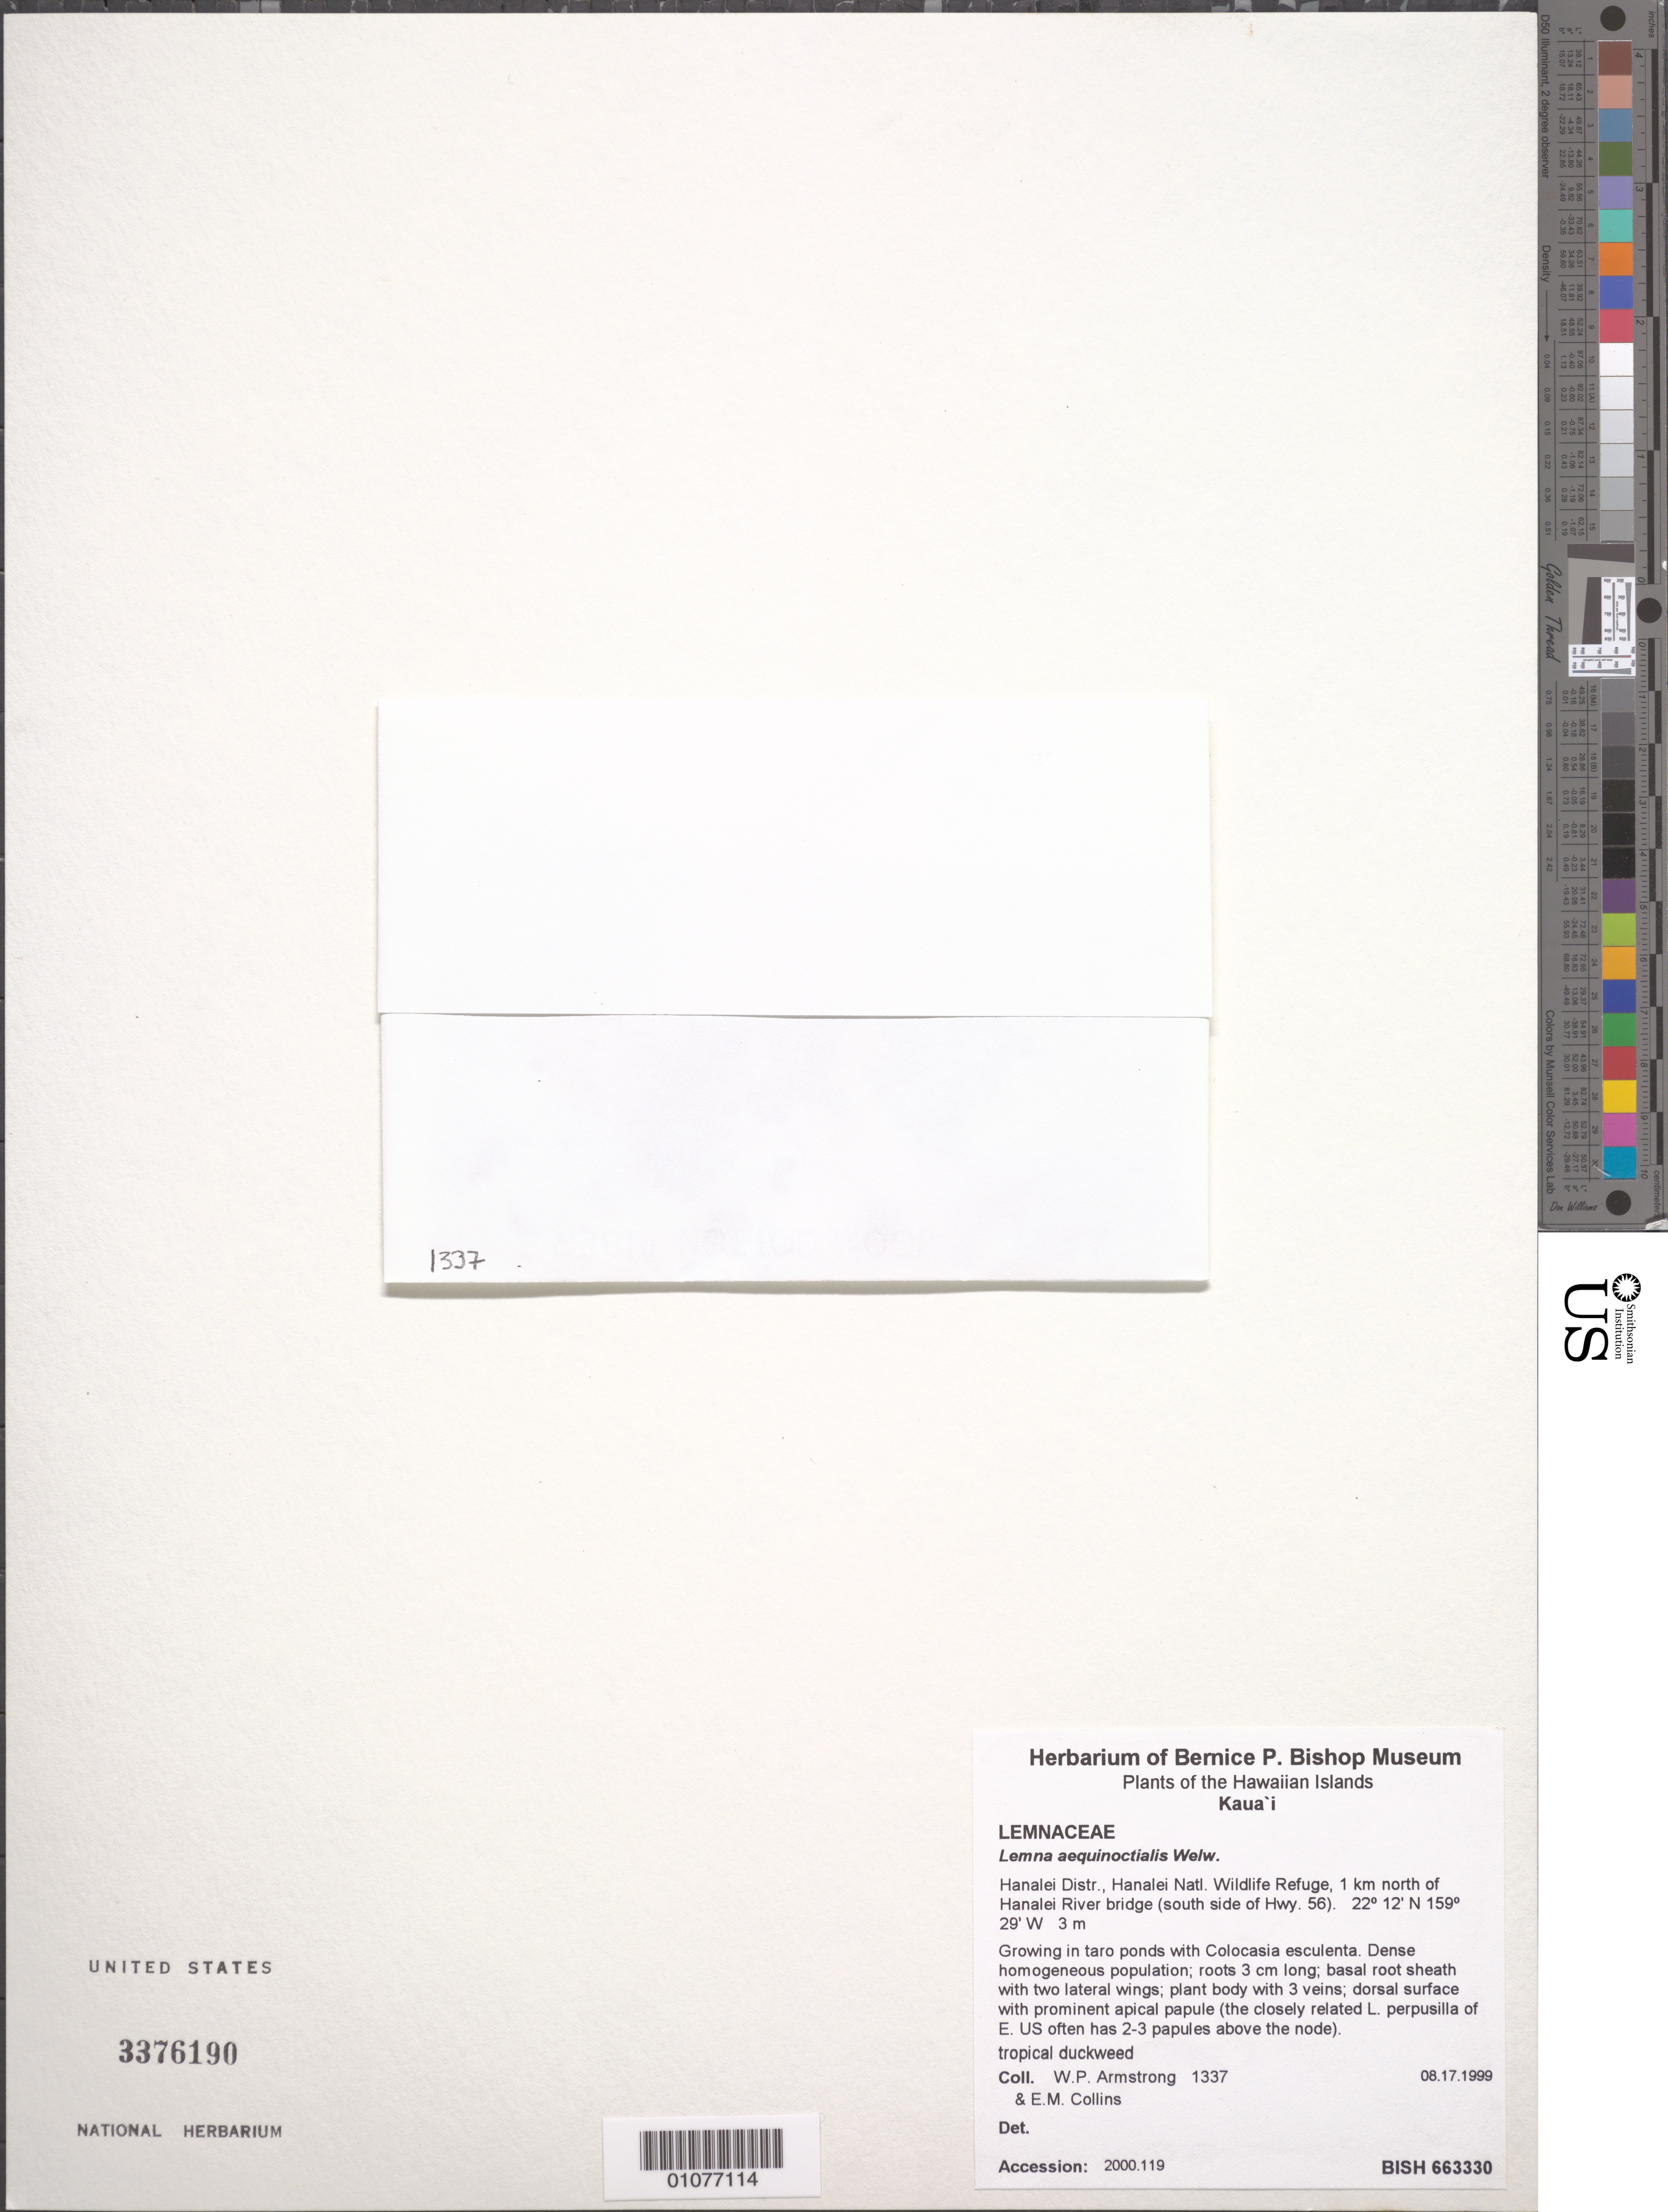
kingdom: Plantae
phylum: Tracheophyta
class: Liliopsida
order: Alismatales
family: Araceae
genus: Lemna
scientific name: Lemna aequinoctialis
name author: Welw.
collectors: W. Armstrong & E. Collins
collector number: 1337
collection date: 1999-08-17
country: United States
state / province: Hawaii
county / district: Kauai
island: Kaua'i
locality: Hanalei District, Hanalei Natl. Wildlife Refuge, 1 km N of Hanalei River bridge (S side of Hwy 56)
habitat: Dense homogenous population.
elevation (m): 3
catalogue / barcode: US 3376190